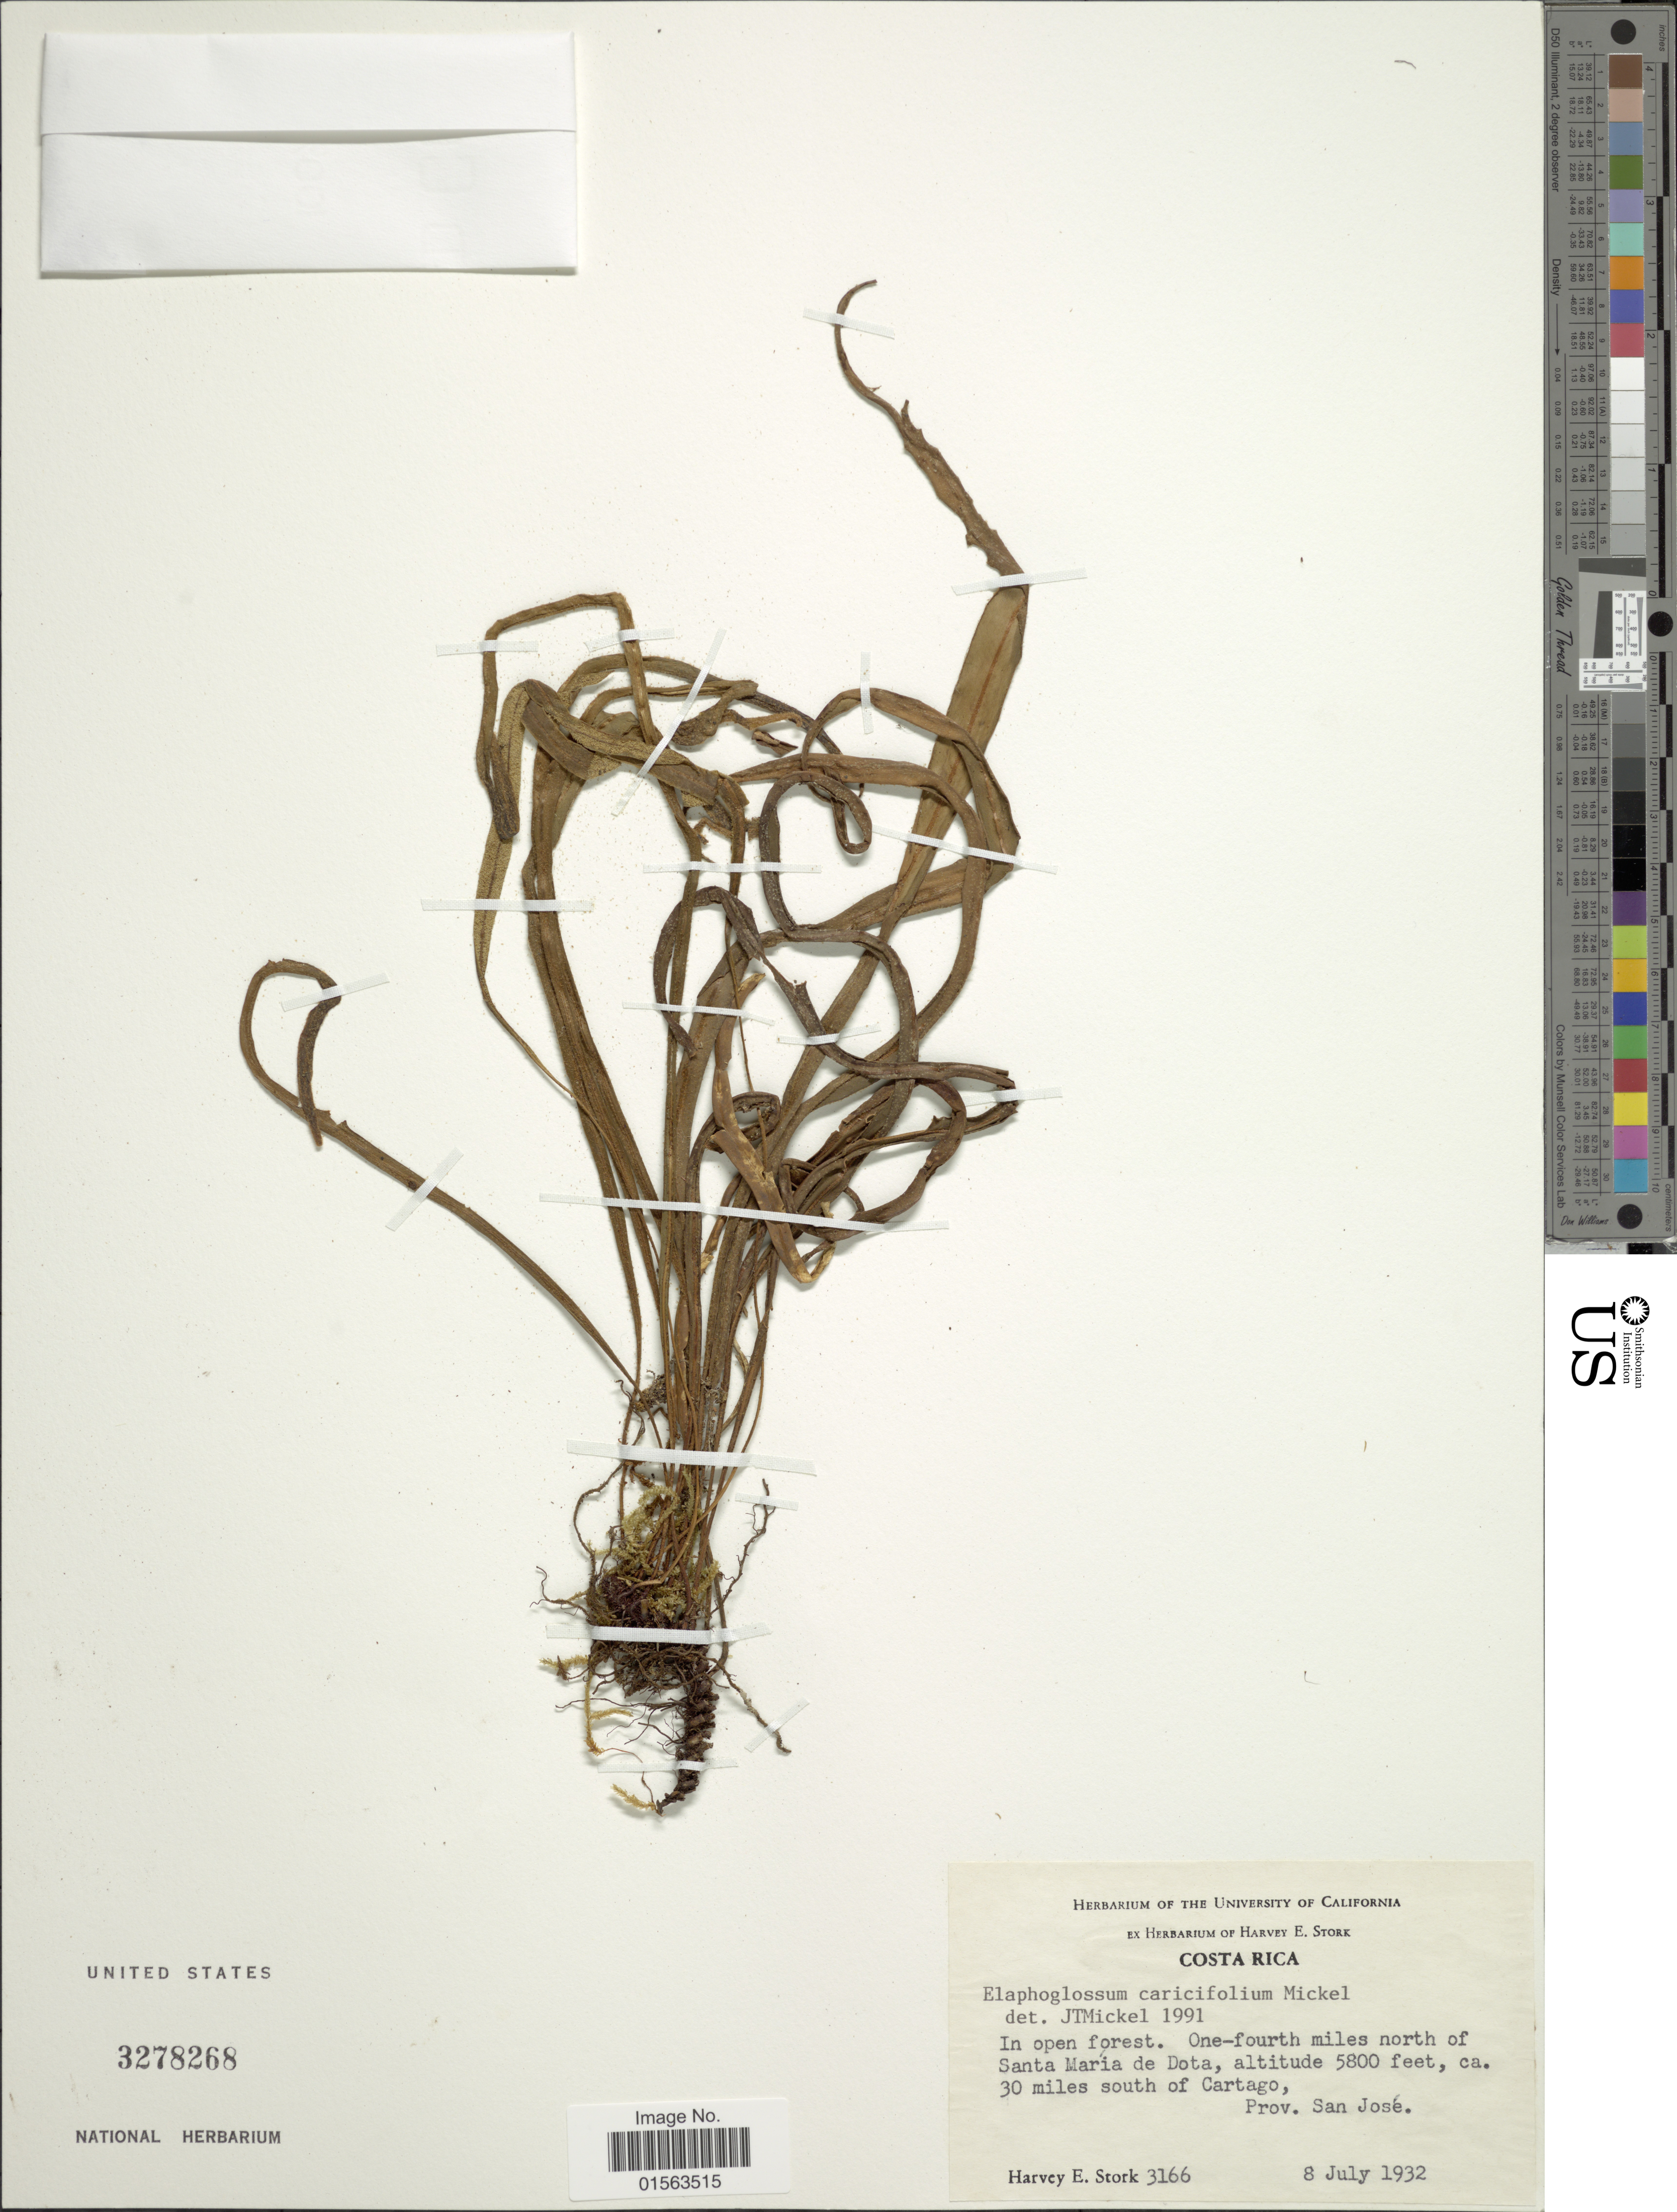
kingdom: Plantae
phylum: Tracheophyta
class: Polypodiopsida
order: Polypodiales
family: Dryopteridaceae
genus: Elaphoglossum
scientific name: Elaphoglossum caricifolium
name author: Mickel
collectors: H. E. Stork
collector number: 3166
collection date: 1932-07-08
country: Costa Rica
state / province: San José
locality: One-fourth miles north of Santa Maria de Dota, ca 30 miles south of Cartago, Prov. San Jose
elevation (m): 1768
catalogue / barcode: US 3278268